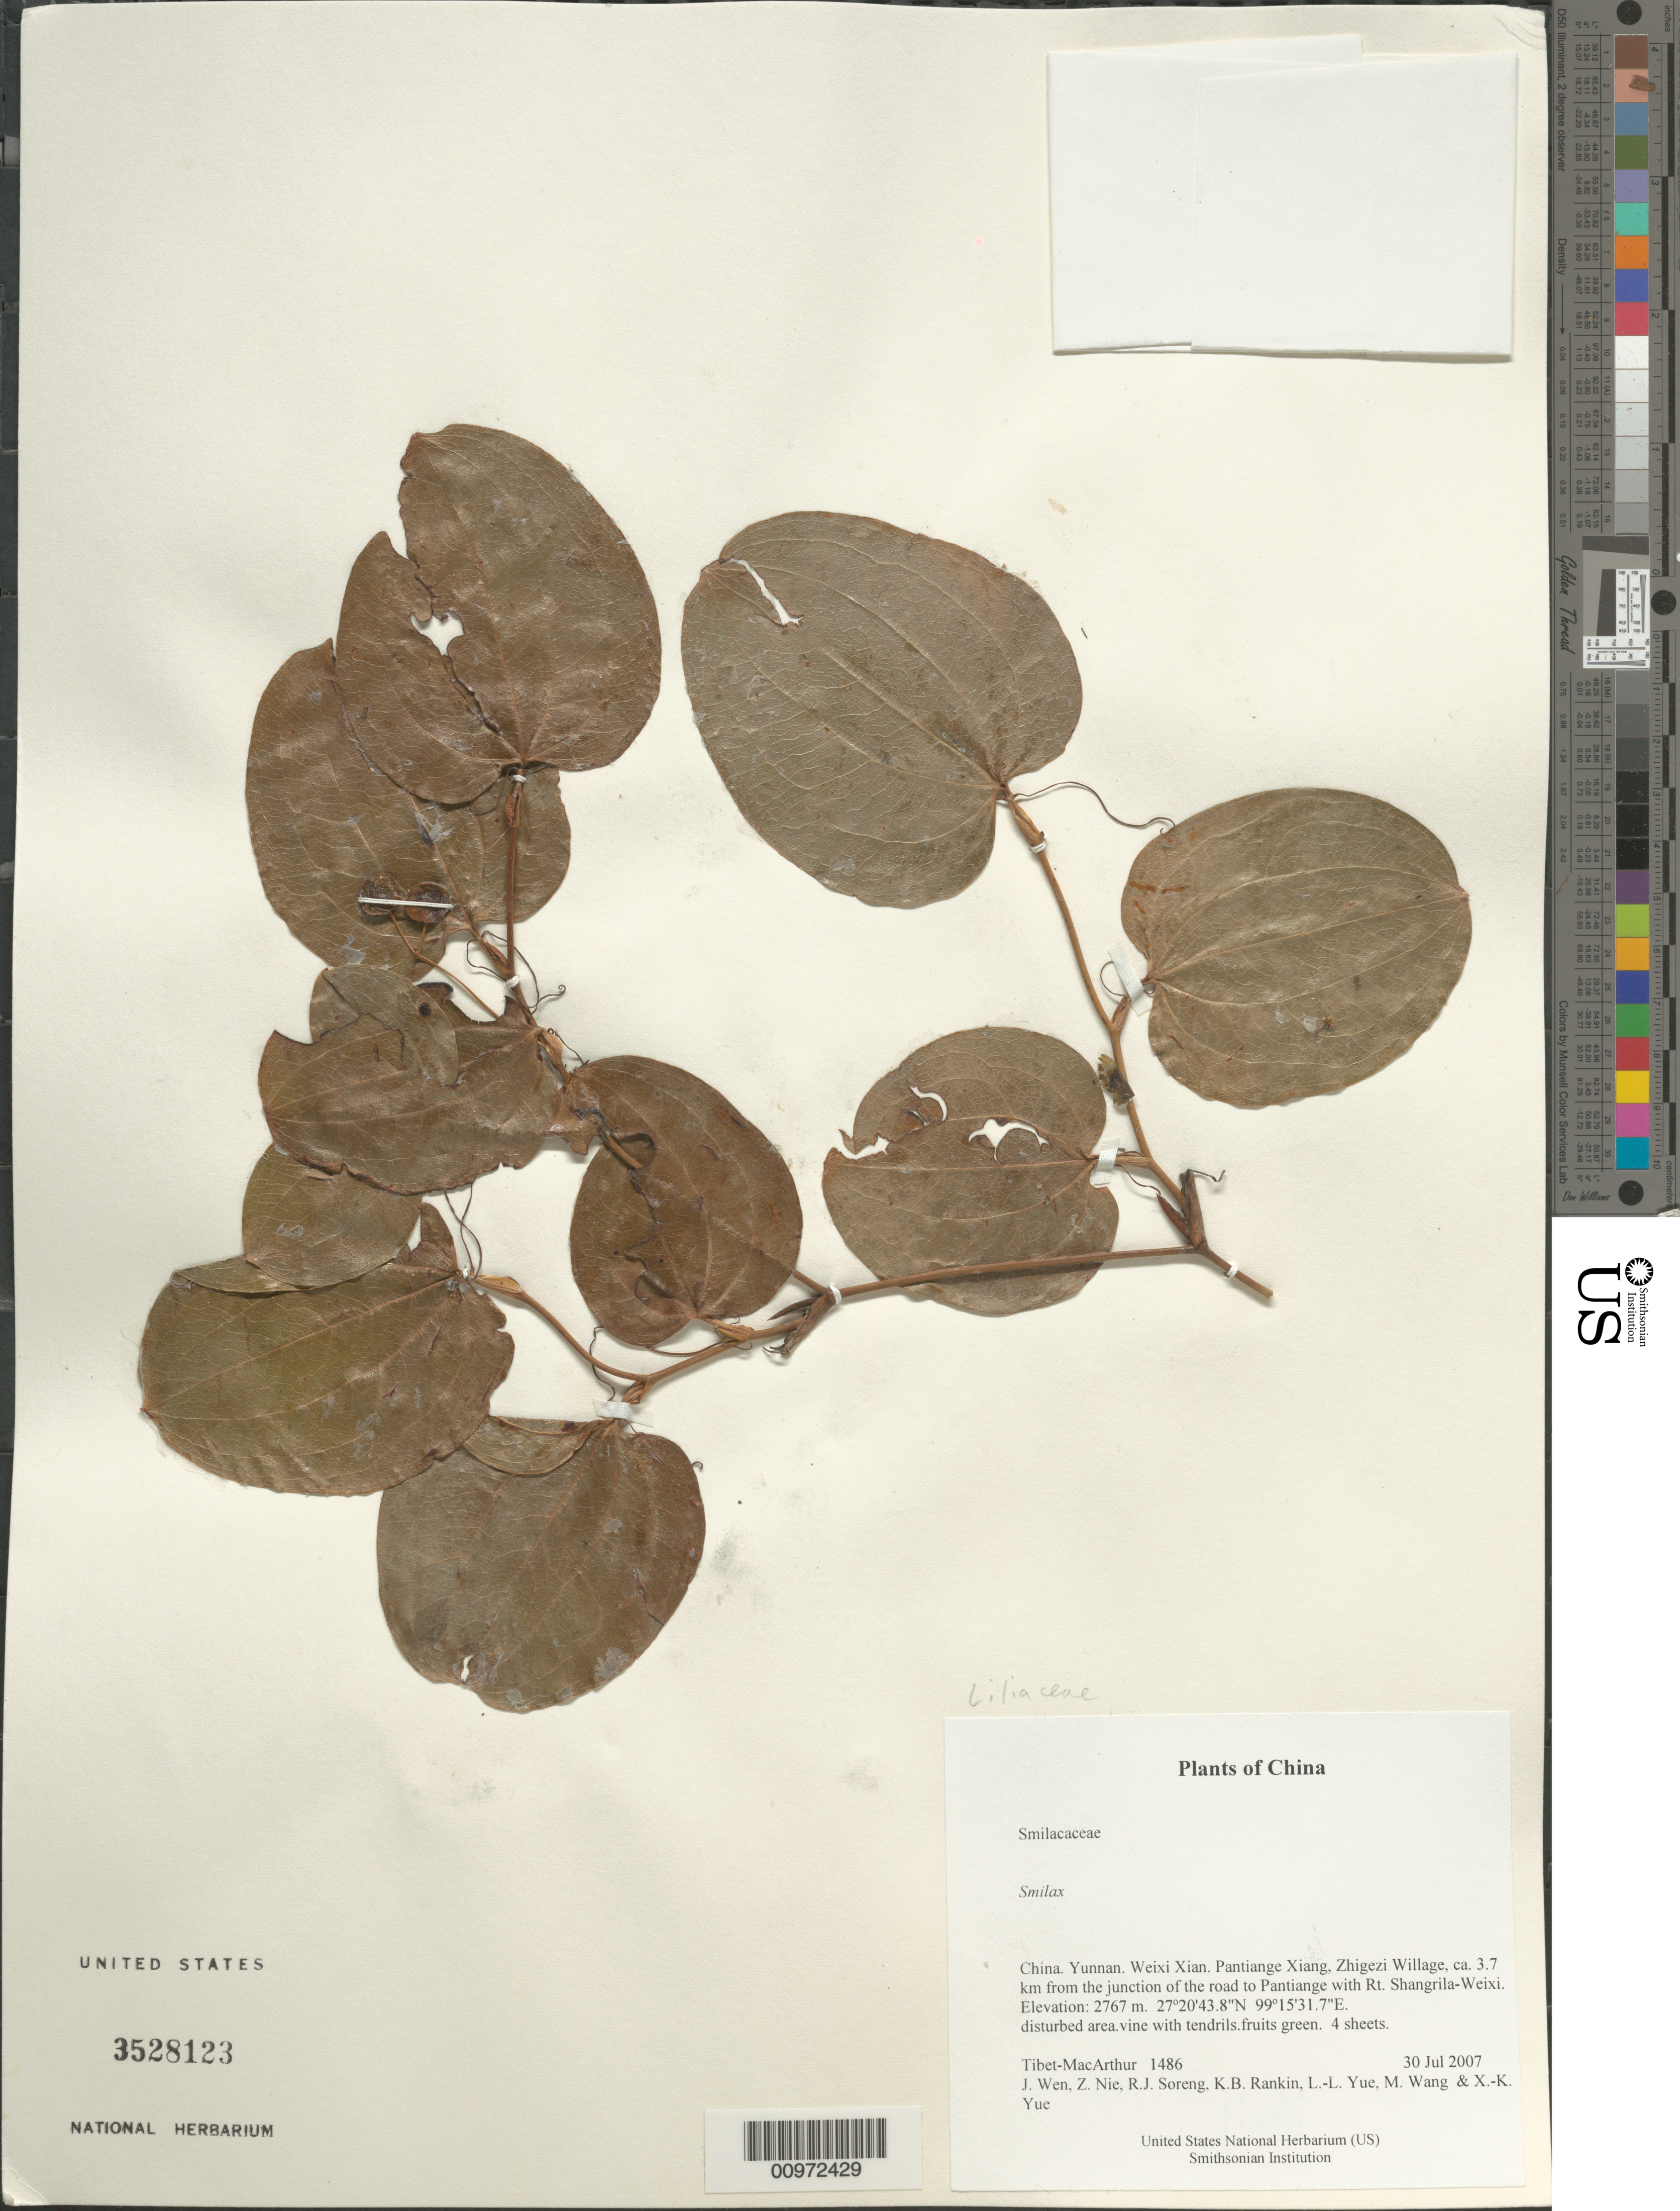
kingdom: Plantae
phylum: Tracheophyta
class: Liliopsida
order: Liliales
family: Smilacaceae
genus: Smilax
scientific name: Smilax sp.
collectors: Tibet-MacArthur, J. Wen, Z. Nie, R. J. Soreng, K. Rankin, L. Yue, M. Wang & X. Yue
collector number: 1486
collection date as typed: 30 Jul 2007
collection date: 2007-07-30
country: China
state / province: Yunnan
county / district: Weixi Xian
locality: Pantiange Xiang, Zhigezi Willage, ca. 3.7 km from the junction of the road to Pantiange with Rt. Shangrila-Weixi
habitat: disturbed area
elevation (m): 2767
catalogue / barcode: US 3528123